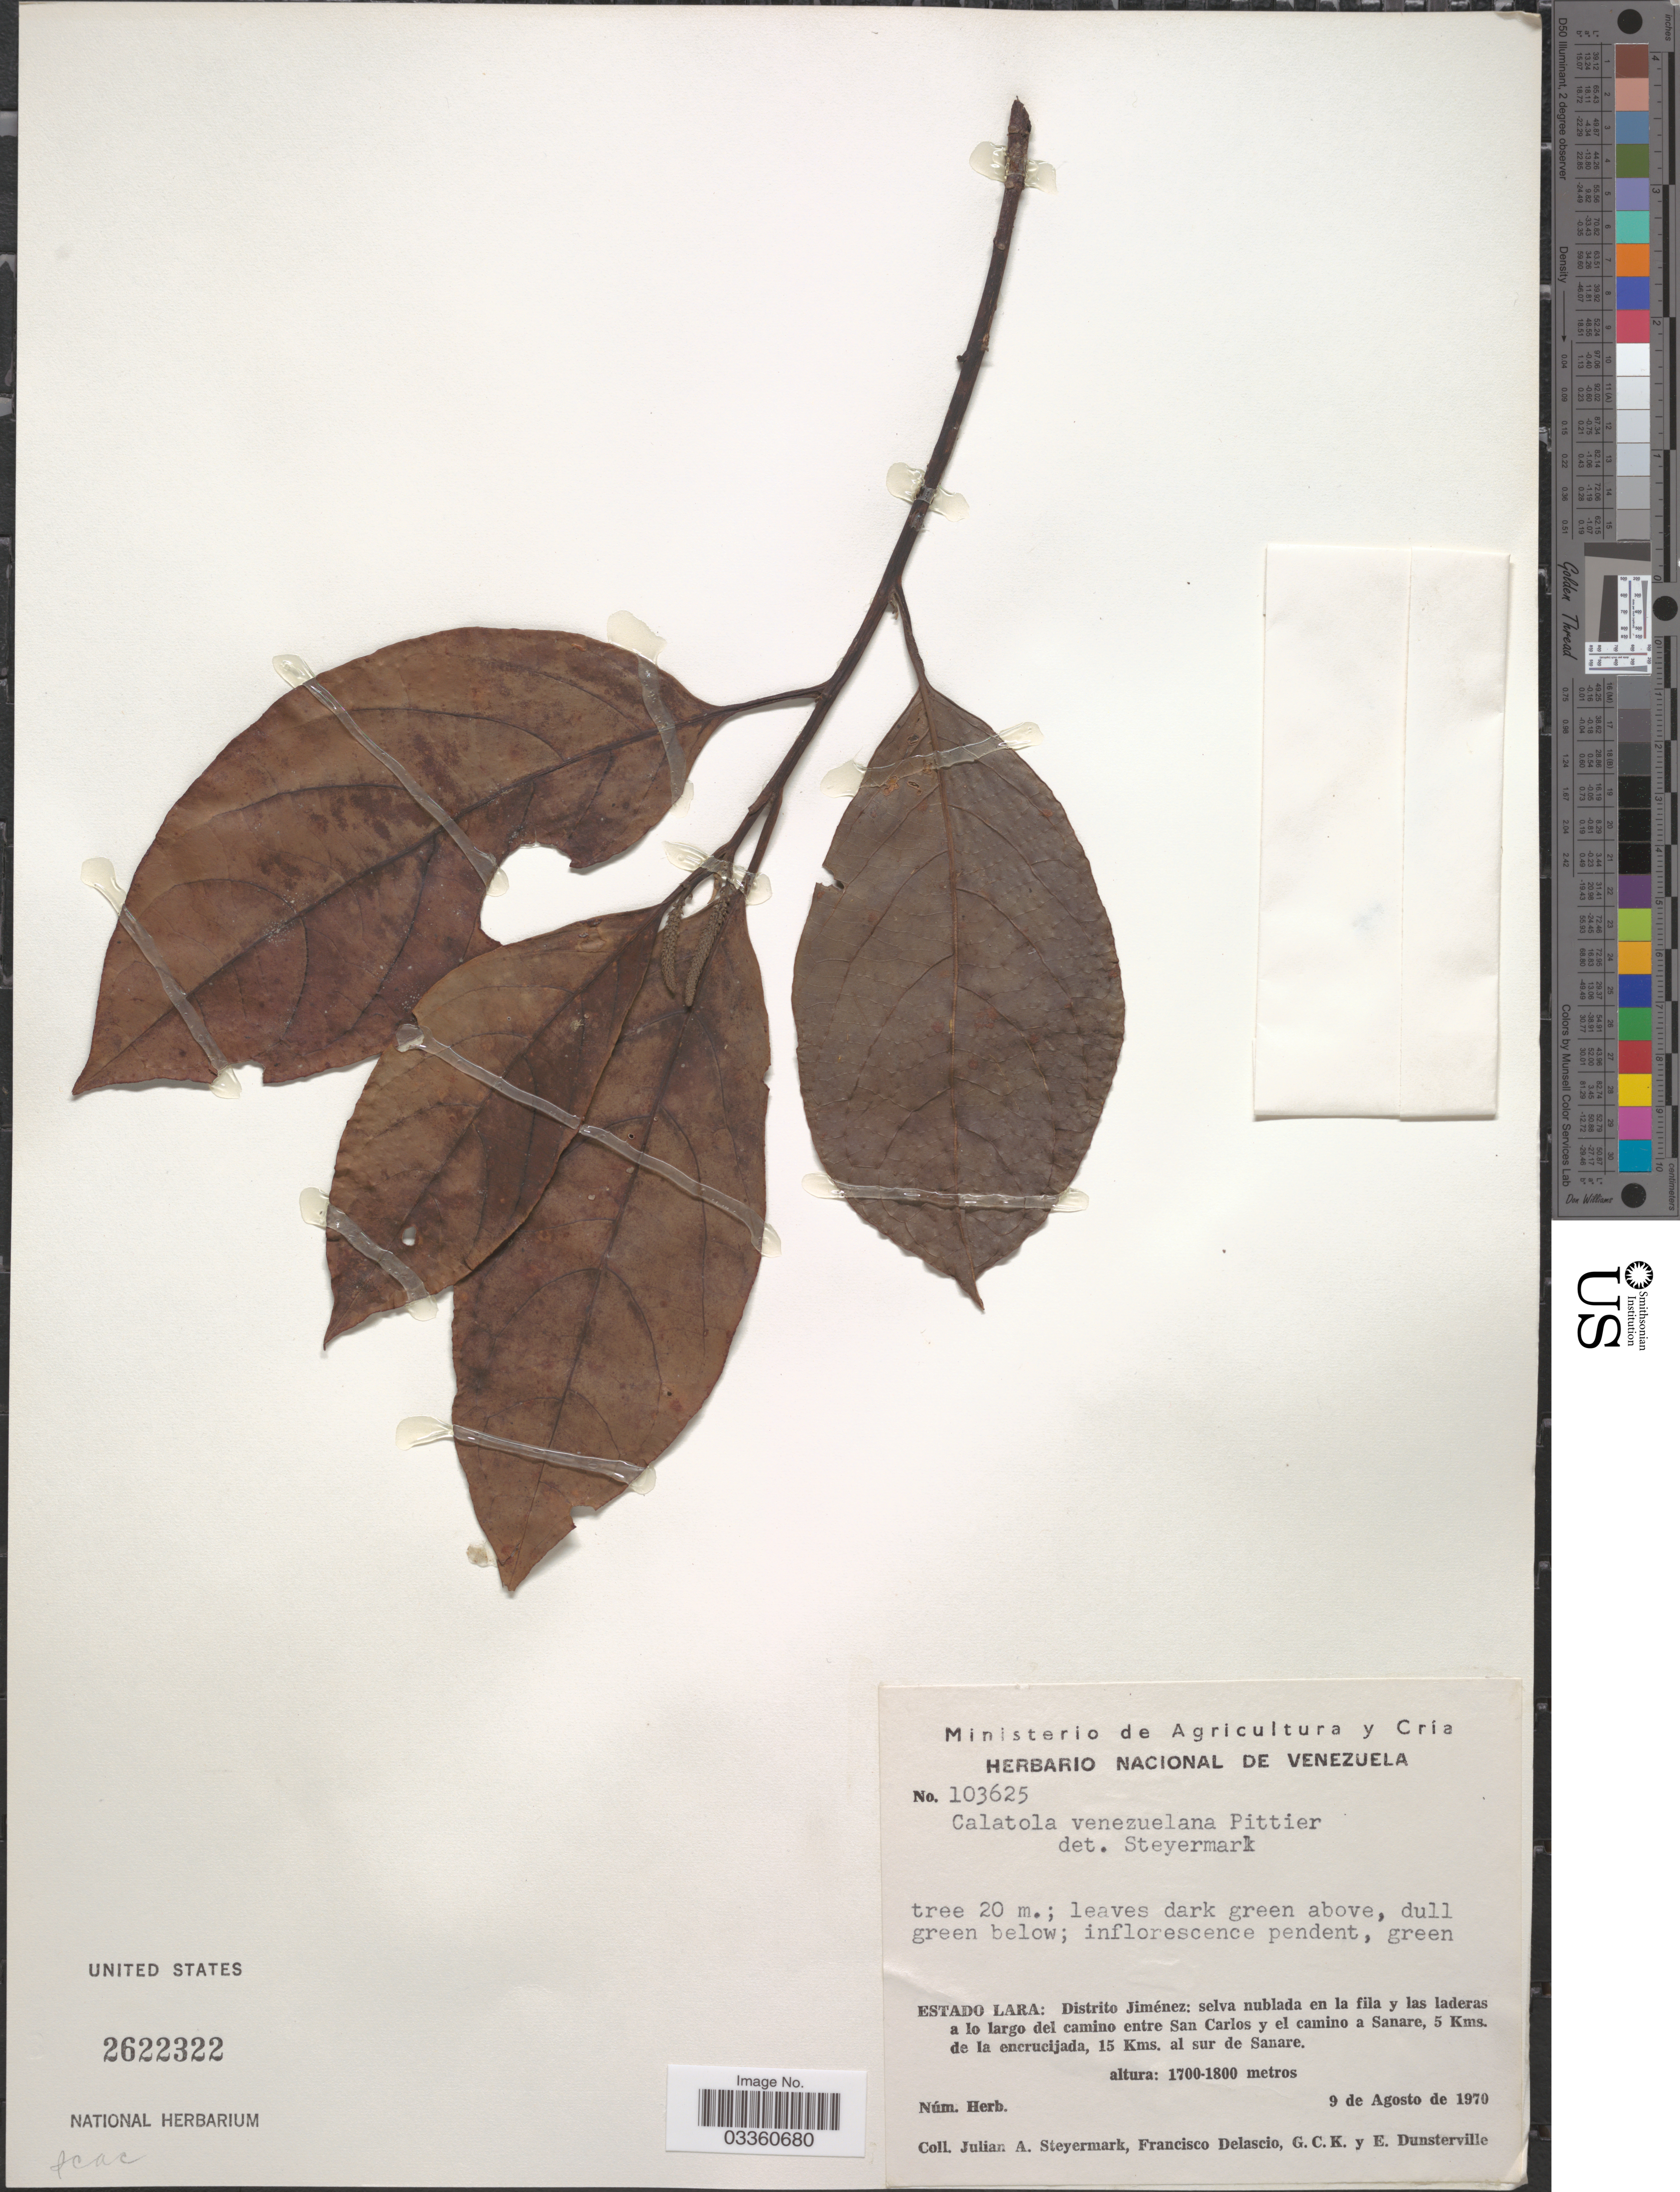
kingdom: Plantae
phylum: Tracheophyta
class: Magnoliopsida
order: Metteniusales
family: Metteniusaceae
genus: Calatola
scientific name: Calatola venezuelana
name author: Pittier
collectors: J. Steyermark, F. Delascio, G. C. K. Dunsterville & E. Dunsterville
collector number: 103625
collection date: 1970-08-09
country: Venezuela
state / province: Lara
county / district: Jiménez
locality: Distrito Jiménez: selva nublada en la fila y las laderas a lo largo del camino entre San Carlos y el camino a Sanare, 5 Kms. de la encrucijada, 15 Kms. al sur de Sanare.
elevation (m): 1700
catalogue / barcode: US 2622322